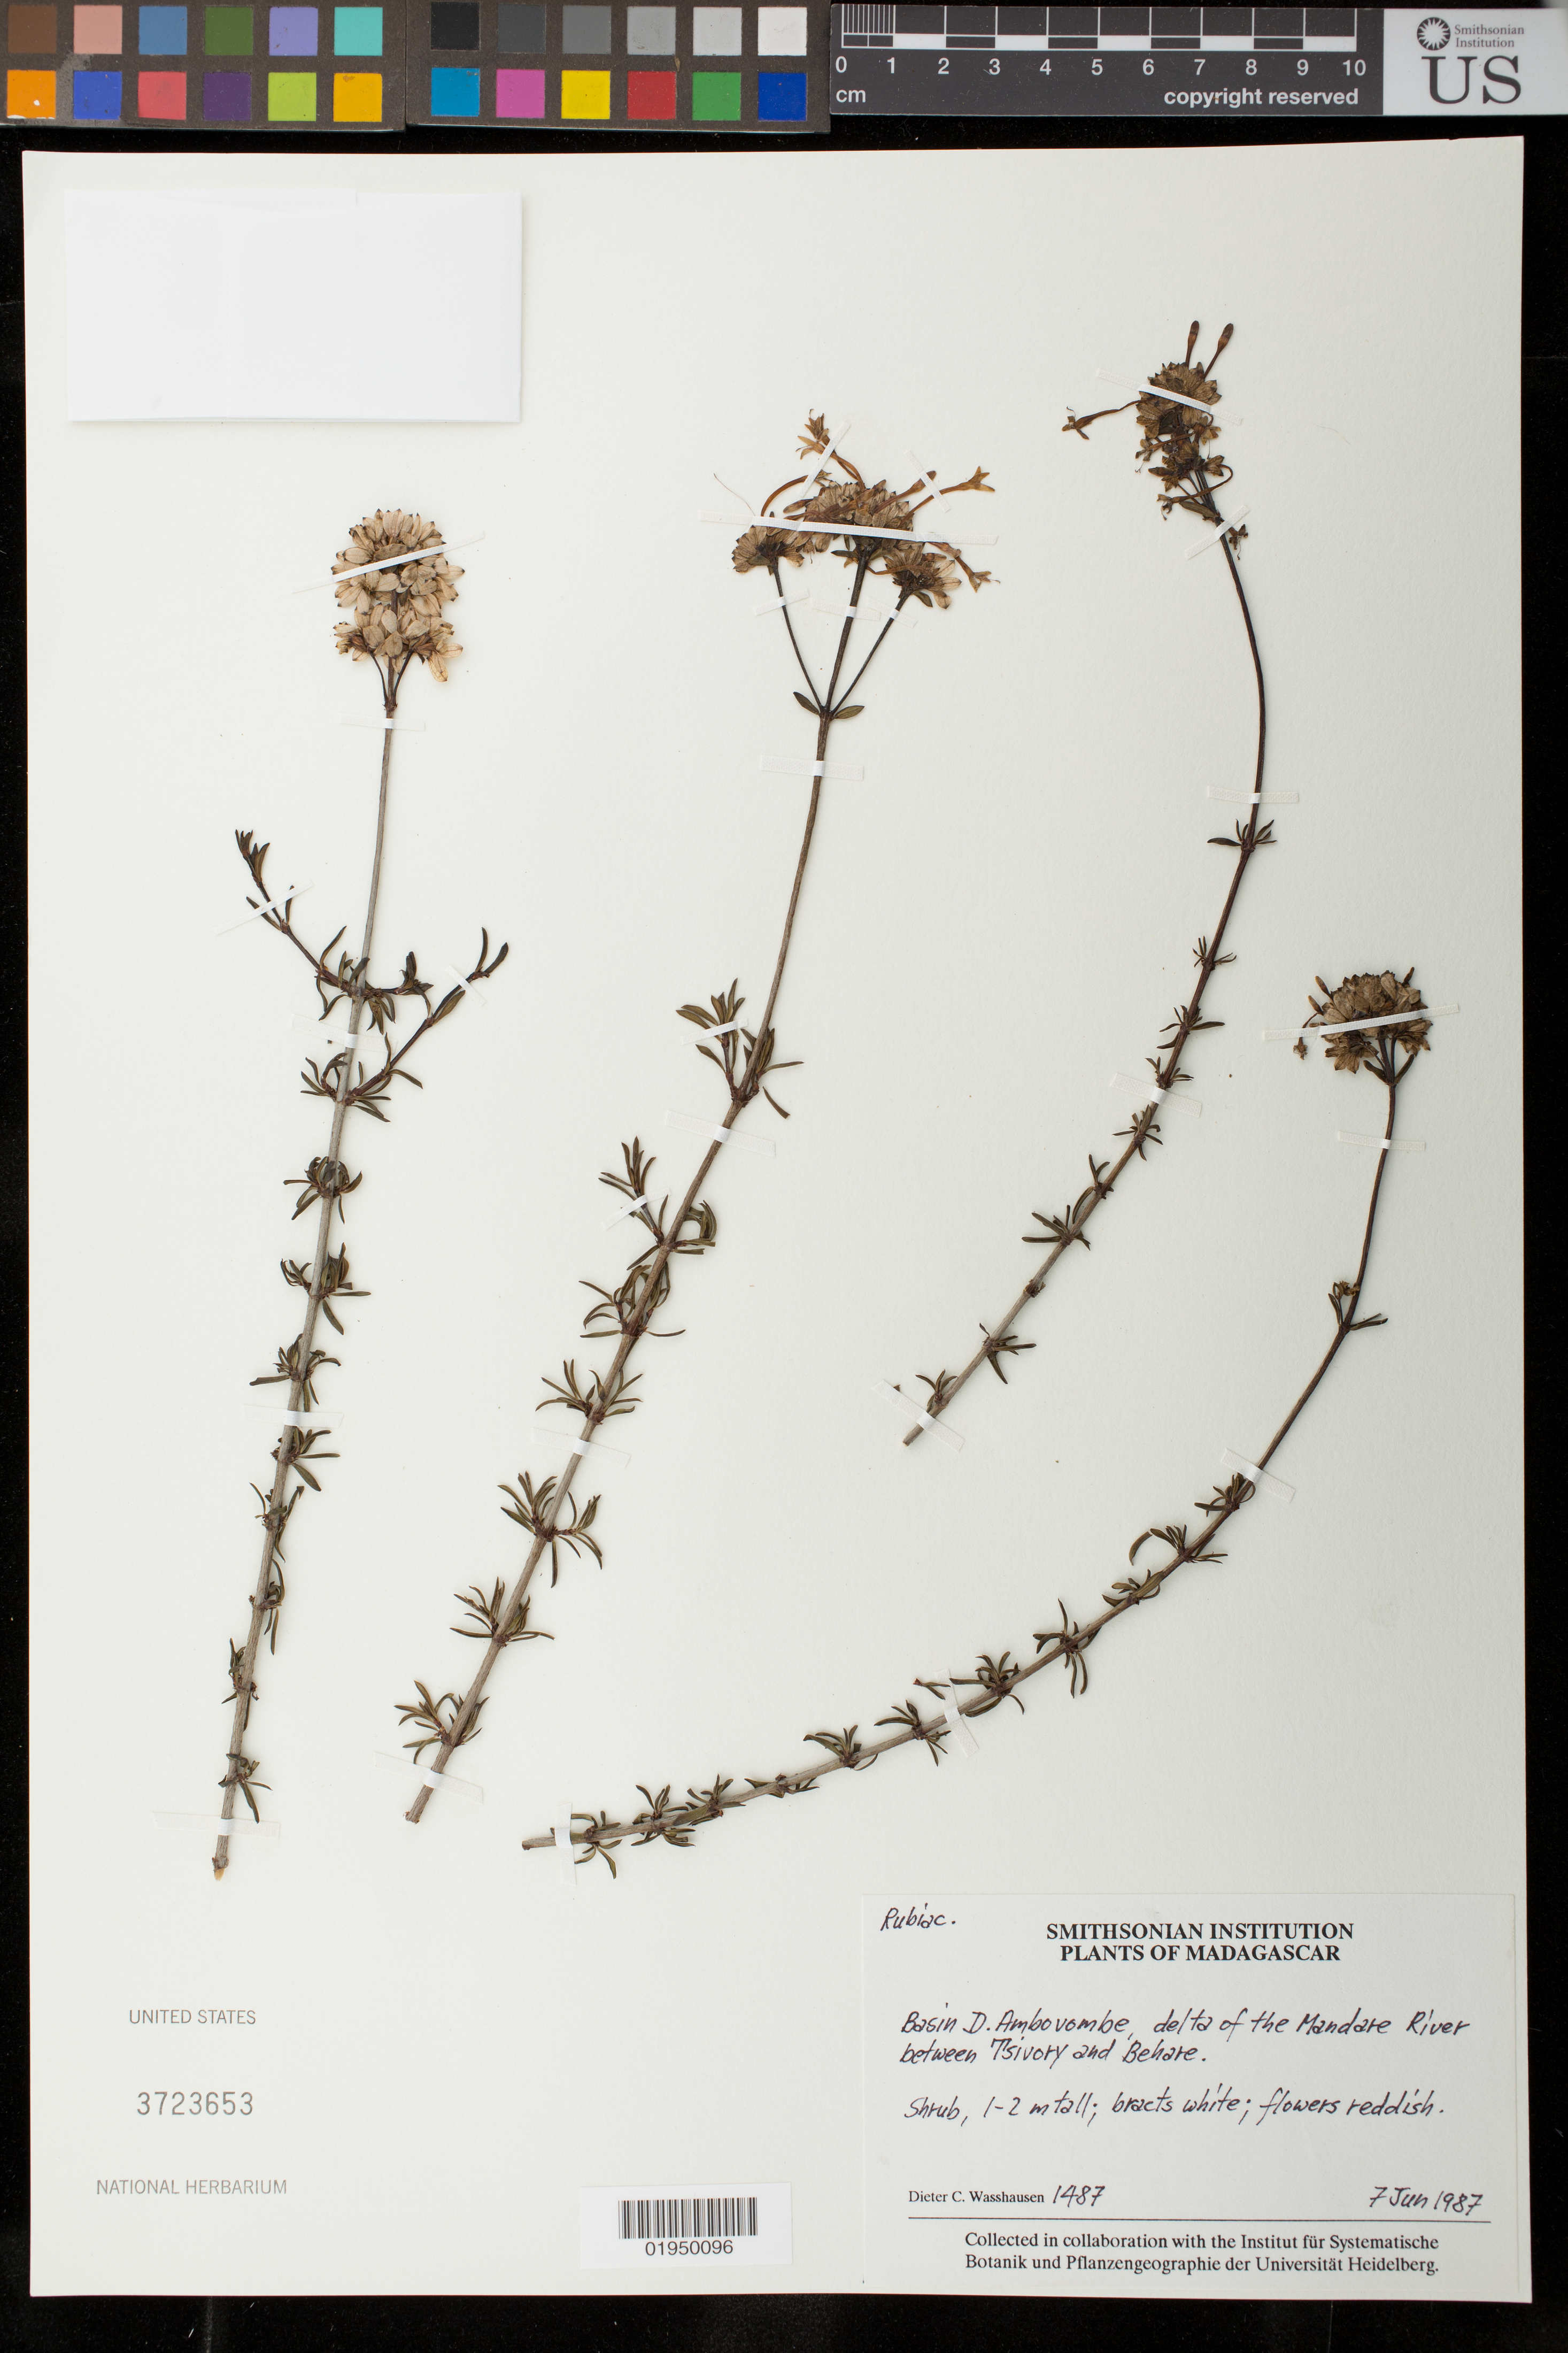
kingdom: Plantae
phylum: Tracheophyta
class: Magnoliopsida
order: Gentianales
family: Rubiaceae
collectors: D. C. Wasshausen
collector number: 1487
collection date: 1987-06-07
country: Madagascar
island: Madagascar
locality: Basin D. Ambovombe, delta of the Mandare River between Tsivory and Behare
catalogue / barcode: US 3723653